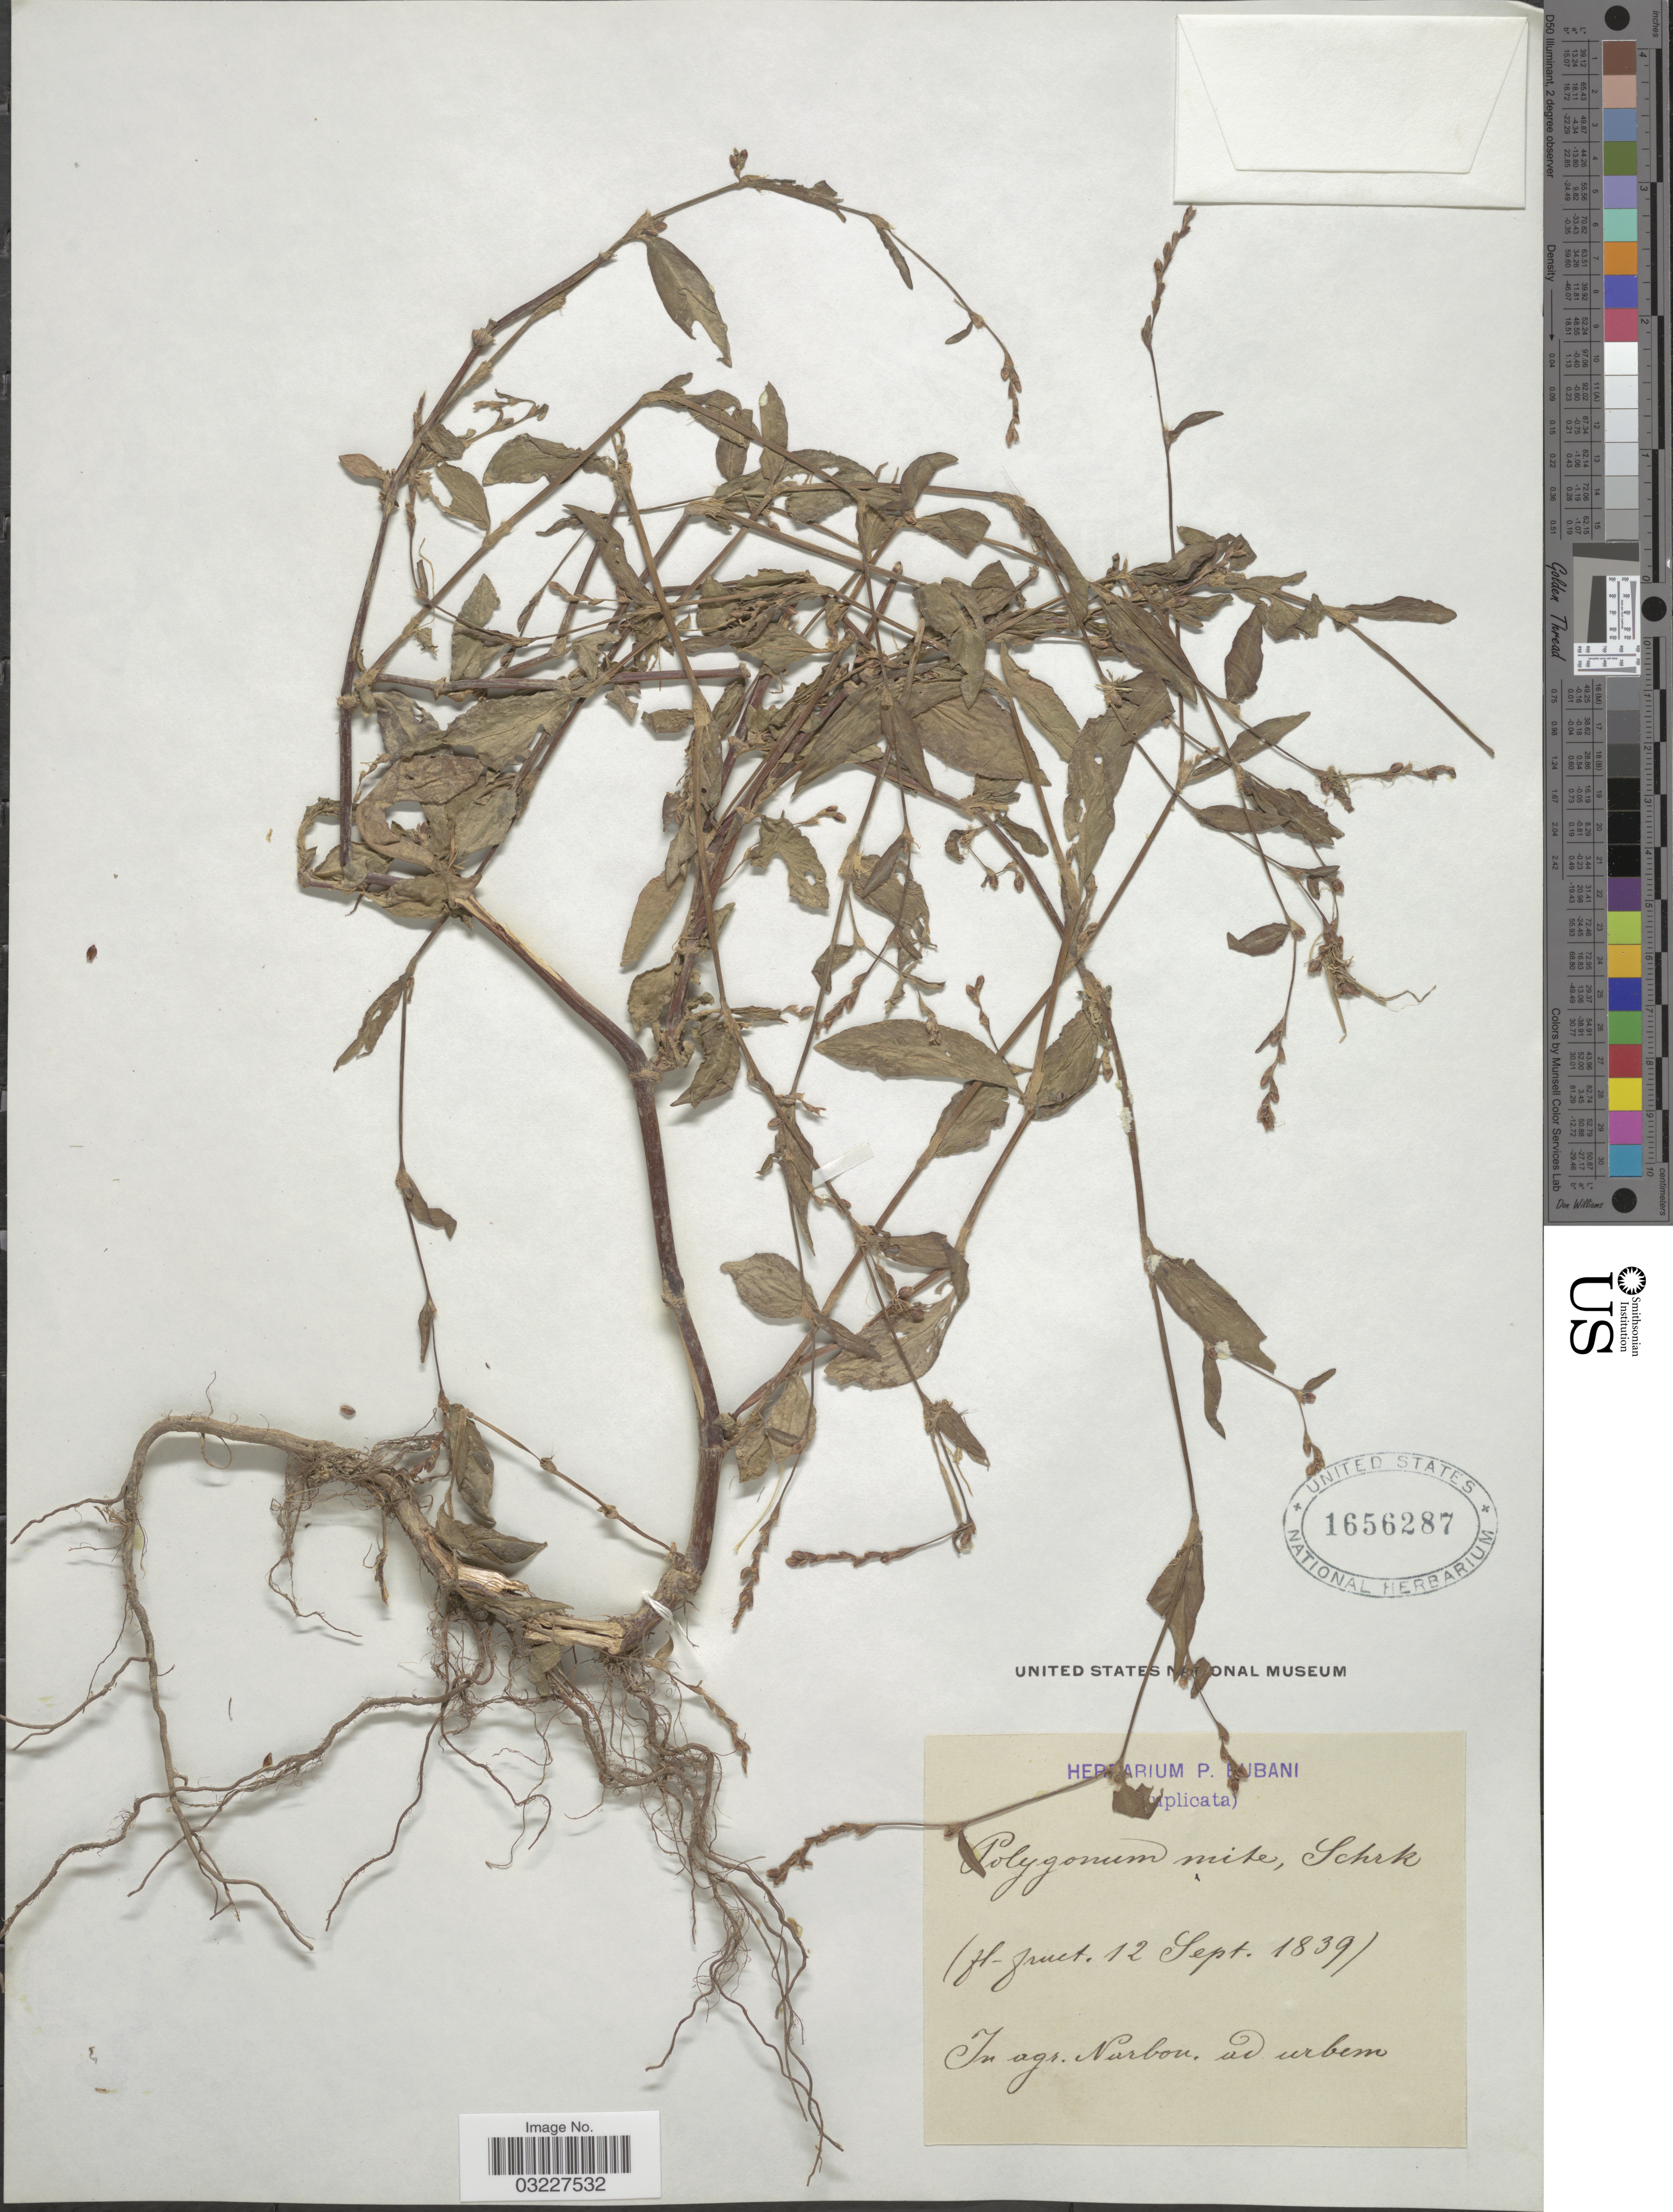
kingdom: Plantae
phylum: Tracheophyta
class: Magnoliopsida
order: Caryophyllales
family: Polygonaceae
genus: Polygonum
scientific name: Polygonum mite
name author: Schrank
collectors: ex herb. P. Bubani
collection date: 1839-09-12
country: France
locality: In agr. Narbon ad urbem.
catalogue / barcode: US 1656287